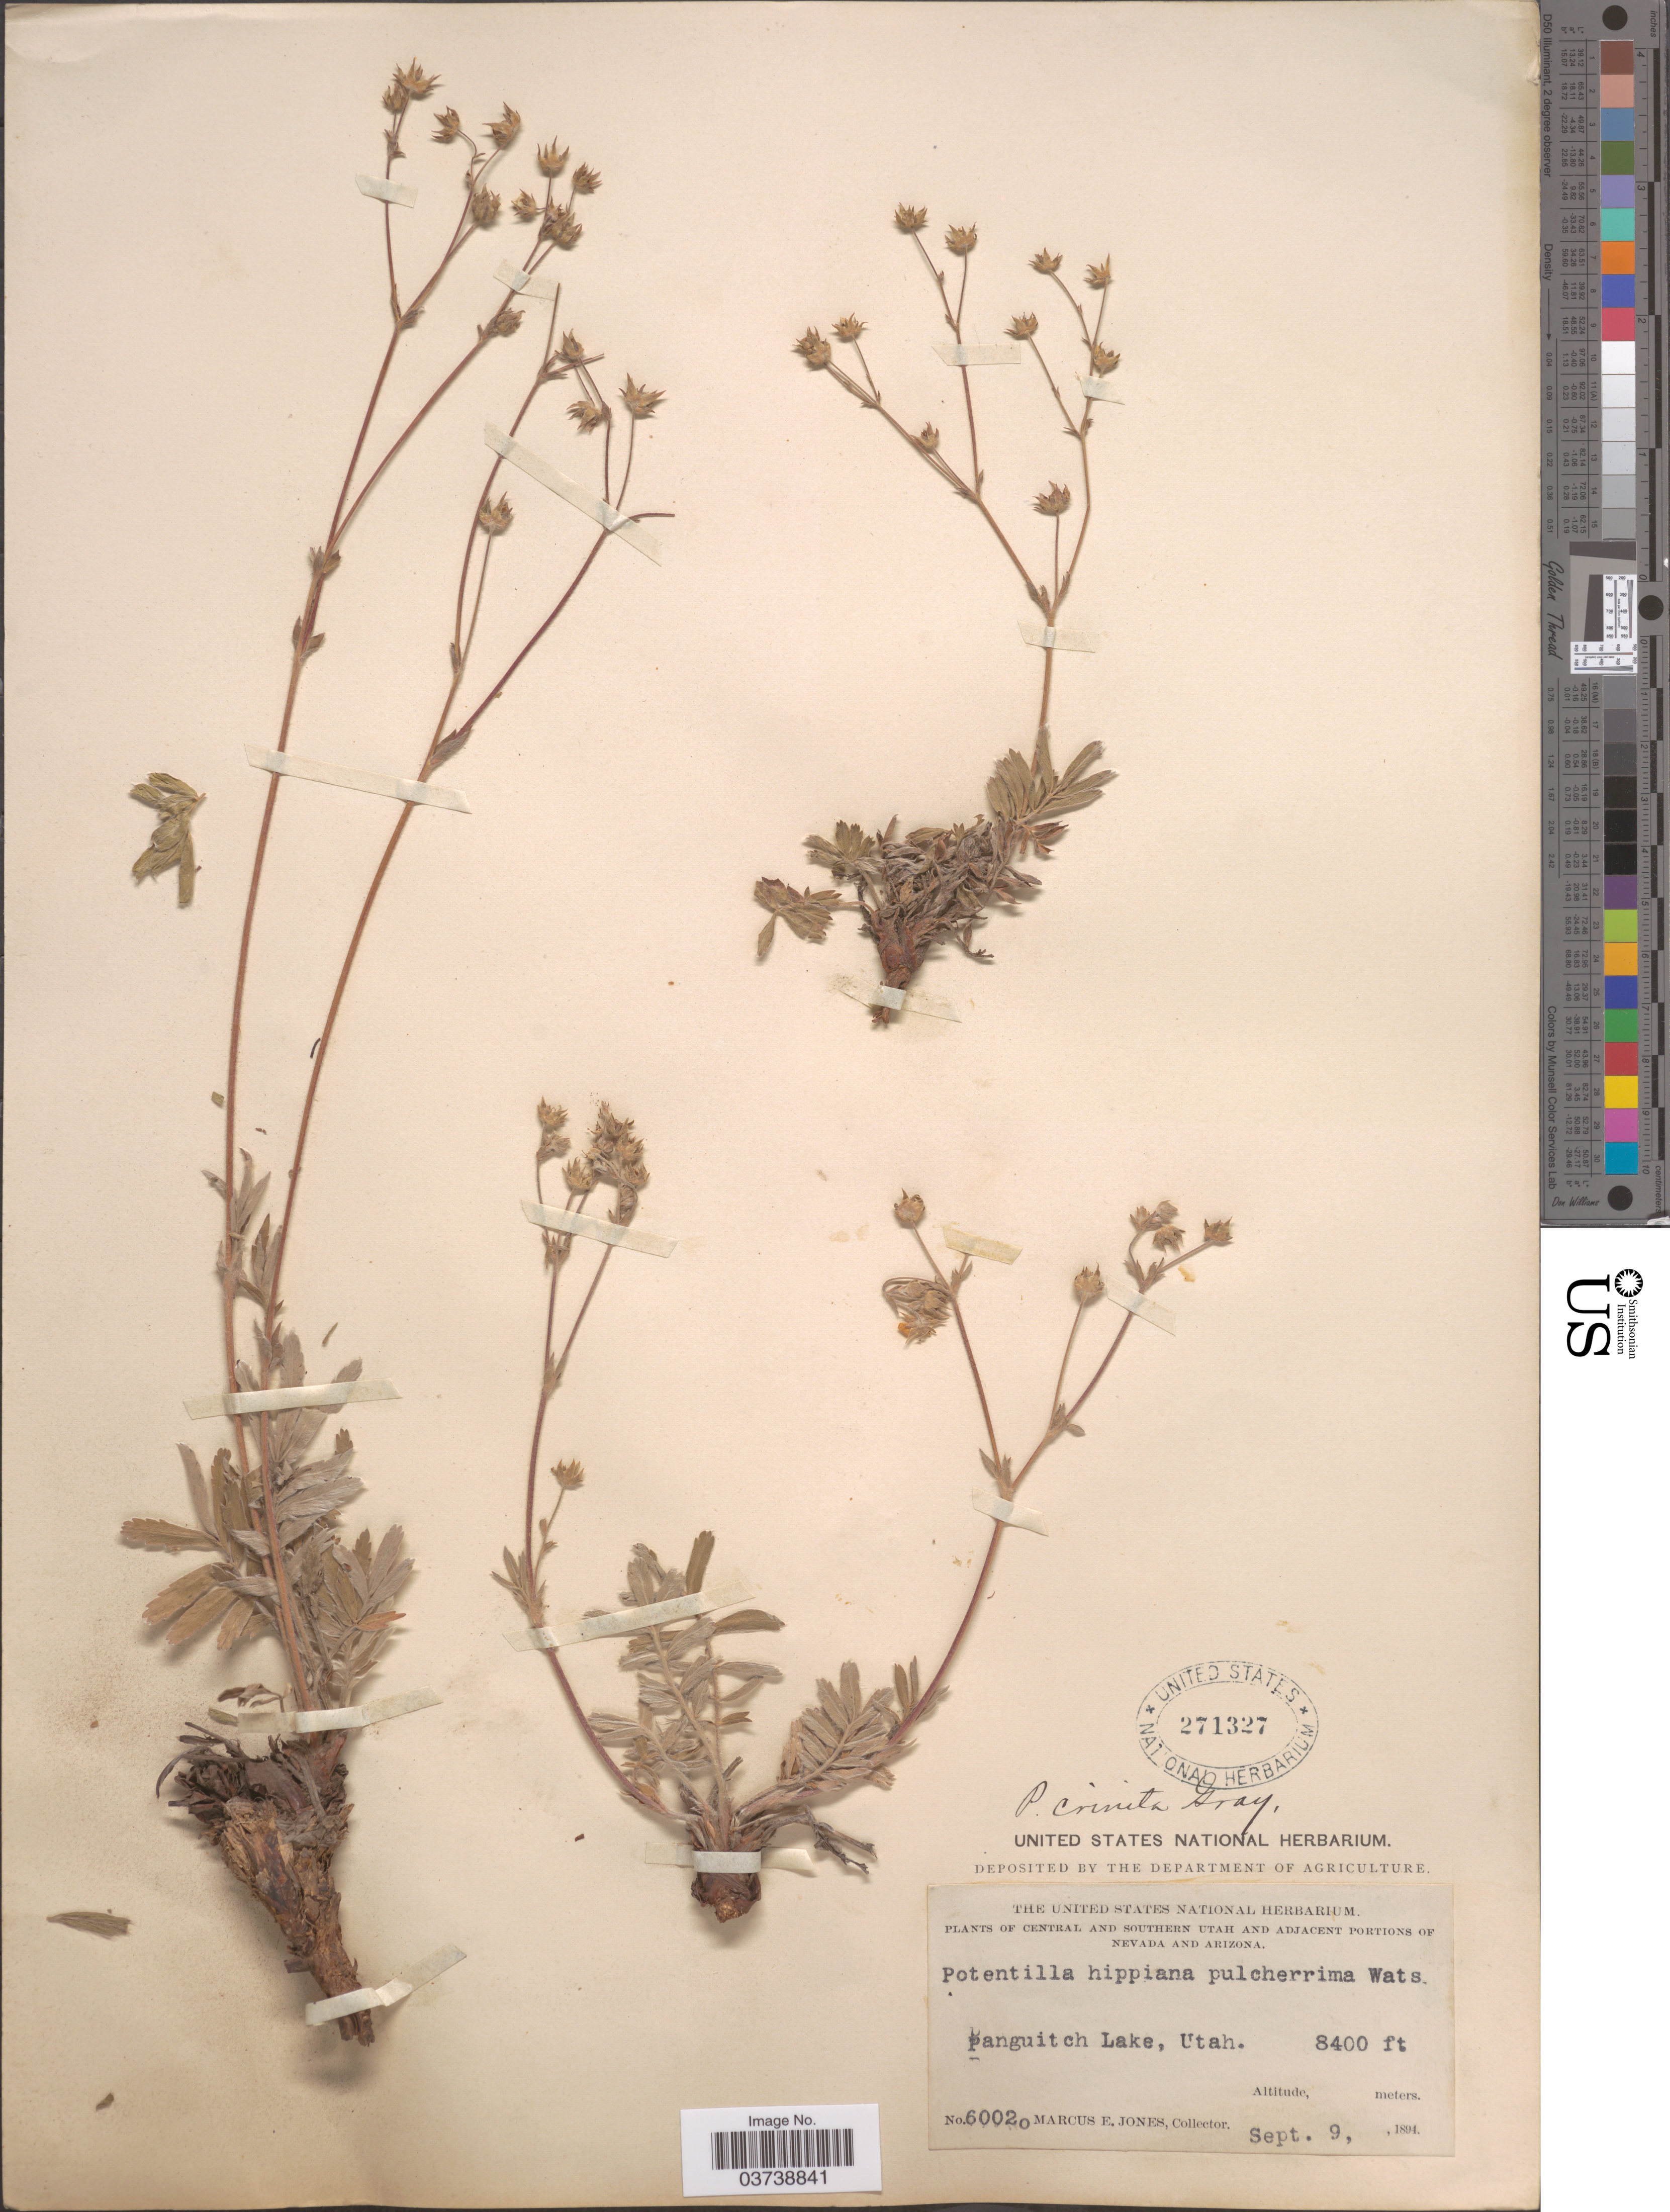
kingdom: Plantae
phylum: Tracheophyta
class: Magnoliopsida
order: Rosales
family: Rosaceae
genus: Potentilla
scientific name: Potentilla crinita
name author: A. Gray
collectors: M. E. Jones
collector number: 6002o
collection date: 1894-09-09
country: United States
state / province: Utah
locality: Central and Southern Utah. Panguitch Lake.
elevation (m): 2560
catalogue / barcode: US 271327